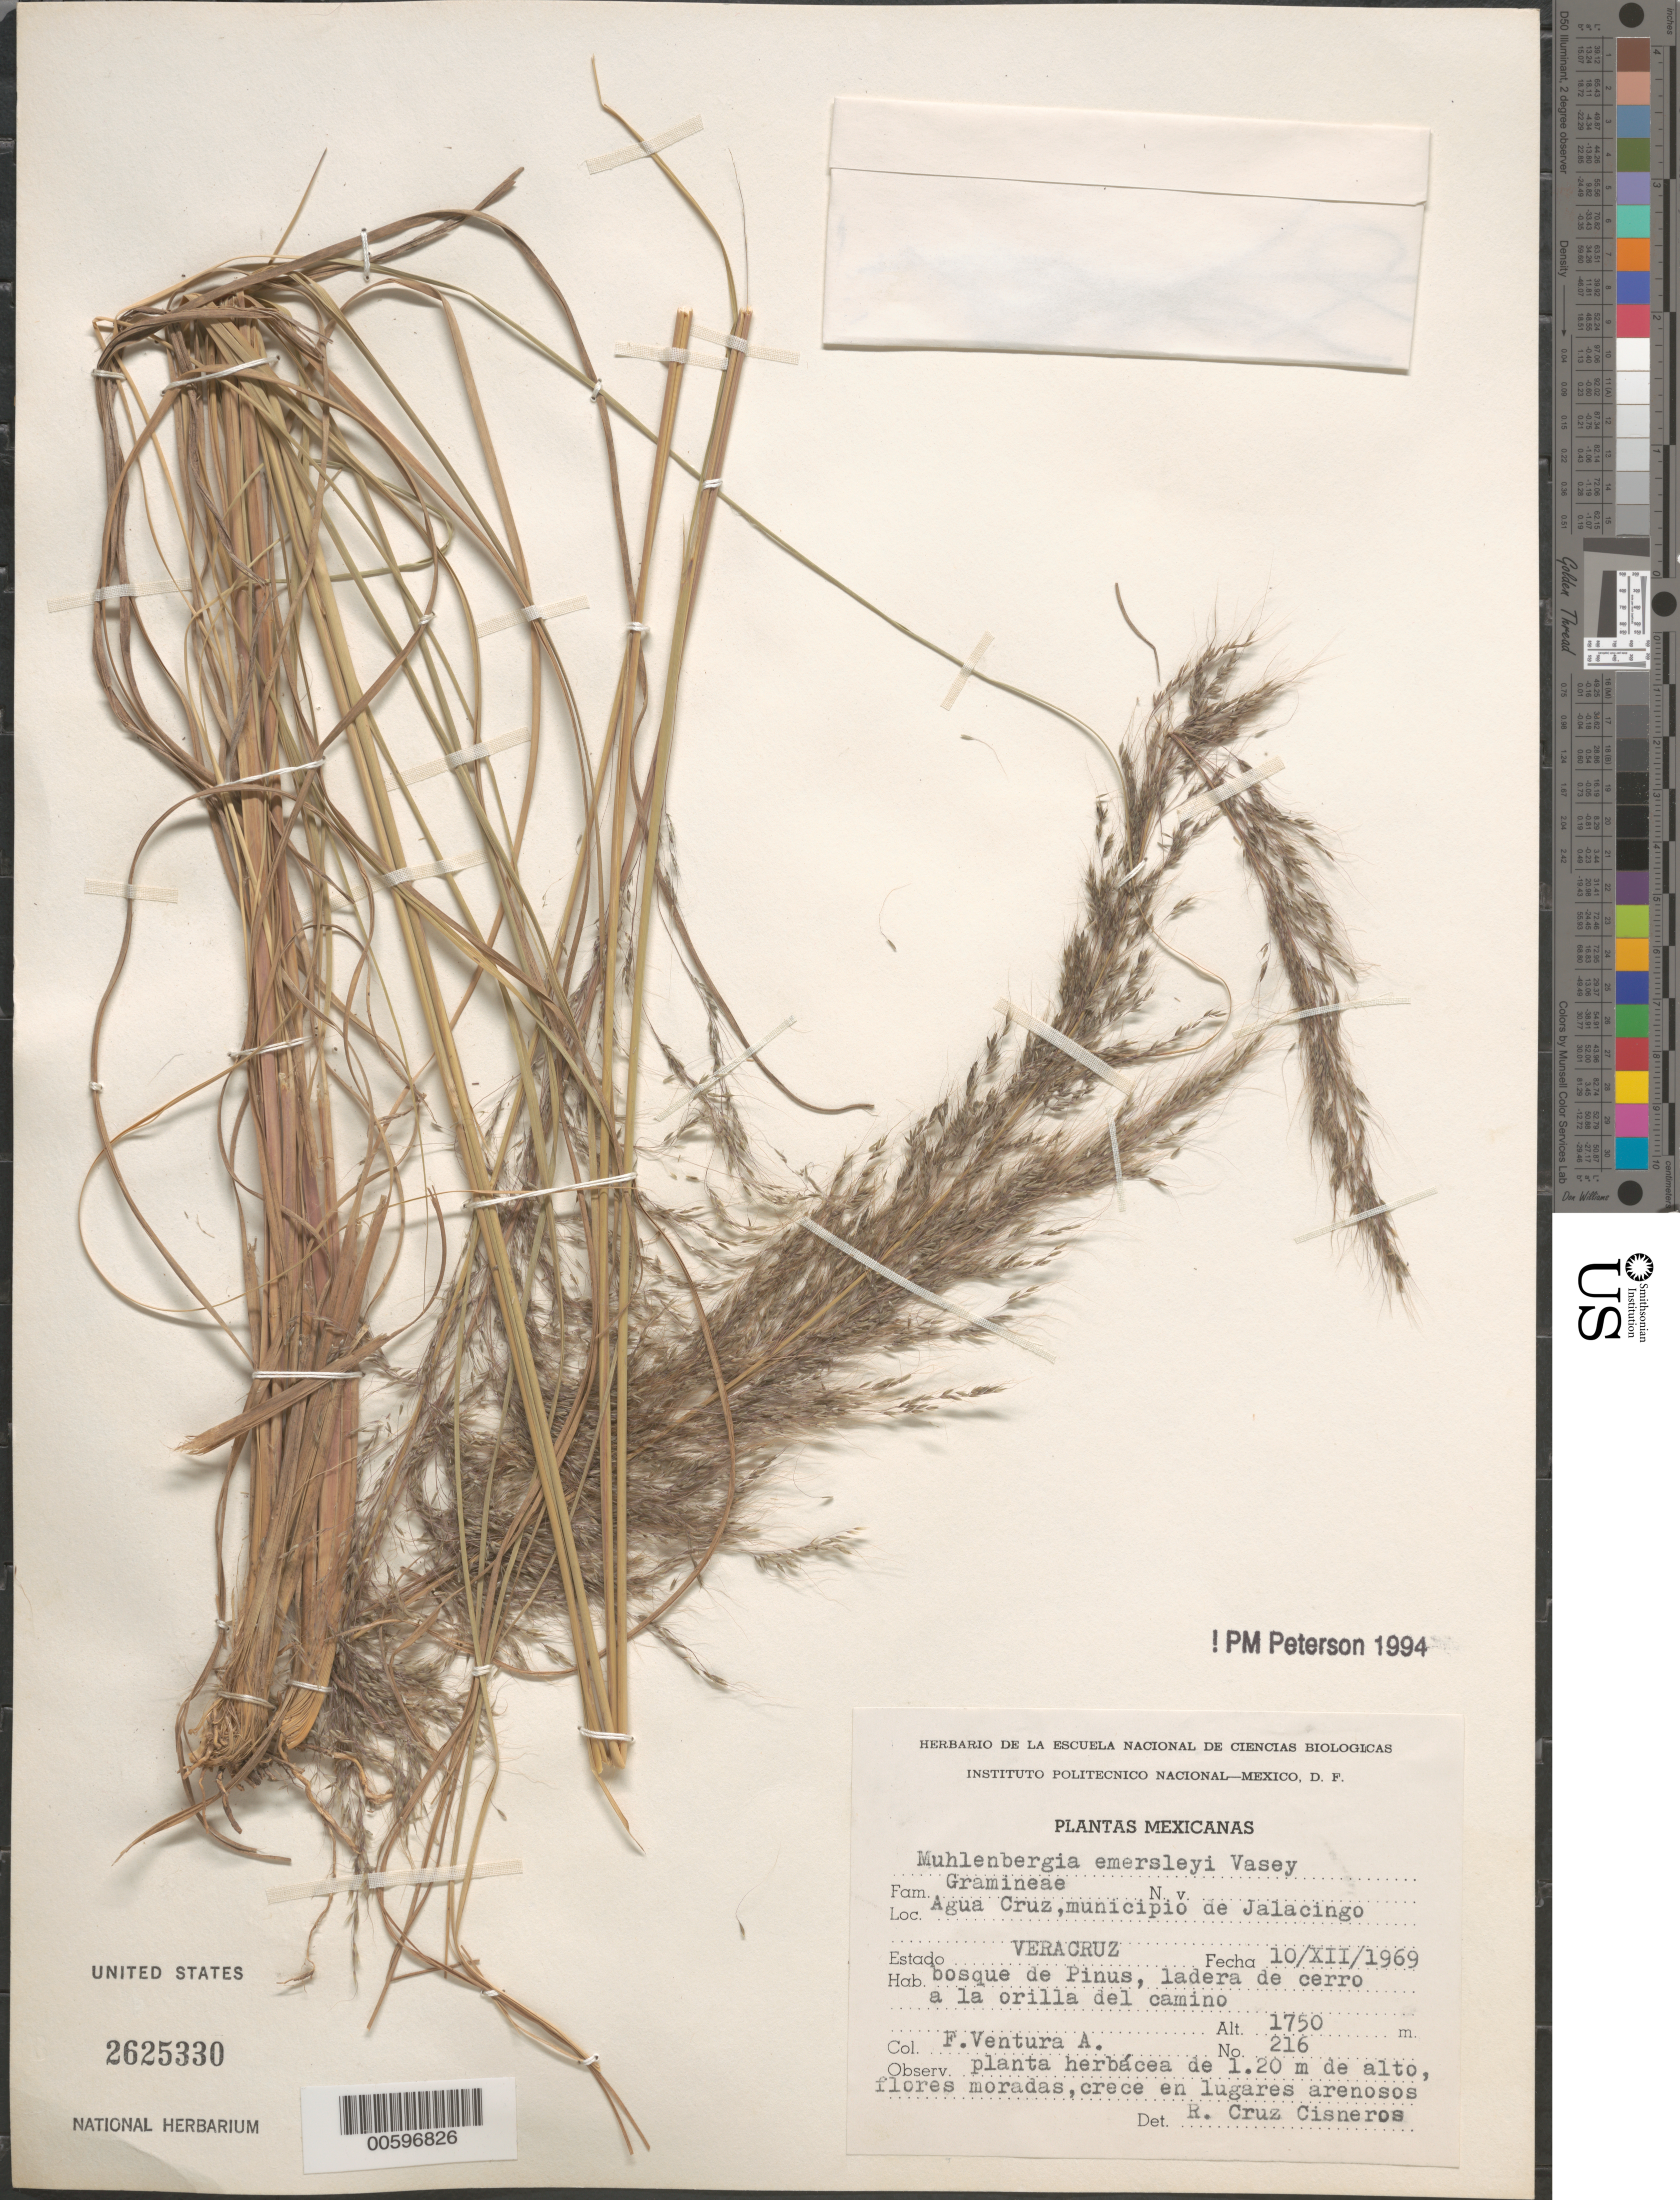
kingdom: Plantae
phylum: Tracheophyta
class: Liliopsida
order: Poales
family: Poaceae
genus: Muhlenbergia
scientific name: Muhlenbergia emersleyi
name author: Vasey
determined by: Cruz Cisneros, R.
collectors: F. Ventura A.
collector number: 216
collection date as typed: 1 Dec 1969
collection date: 1969-12-01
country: Mexico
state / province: Veracruz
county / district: Jalacingo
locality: Agua Cruz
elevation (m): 1750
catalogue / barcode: US 2625330